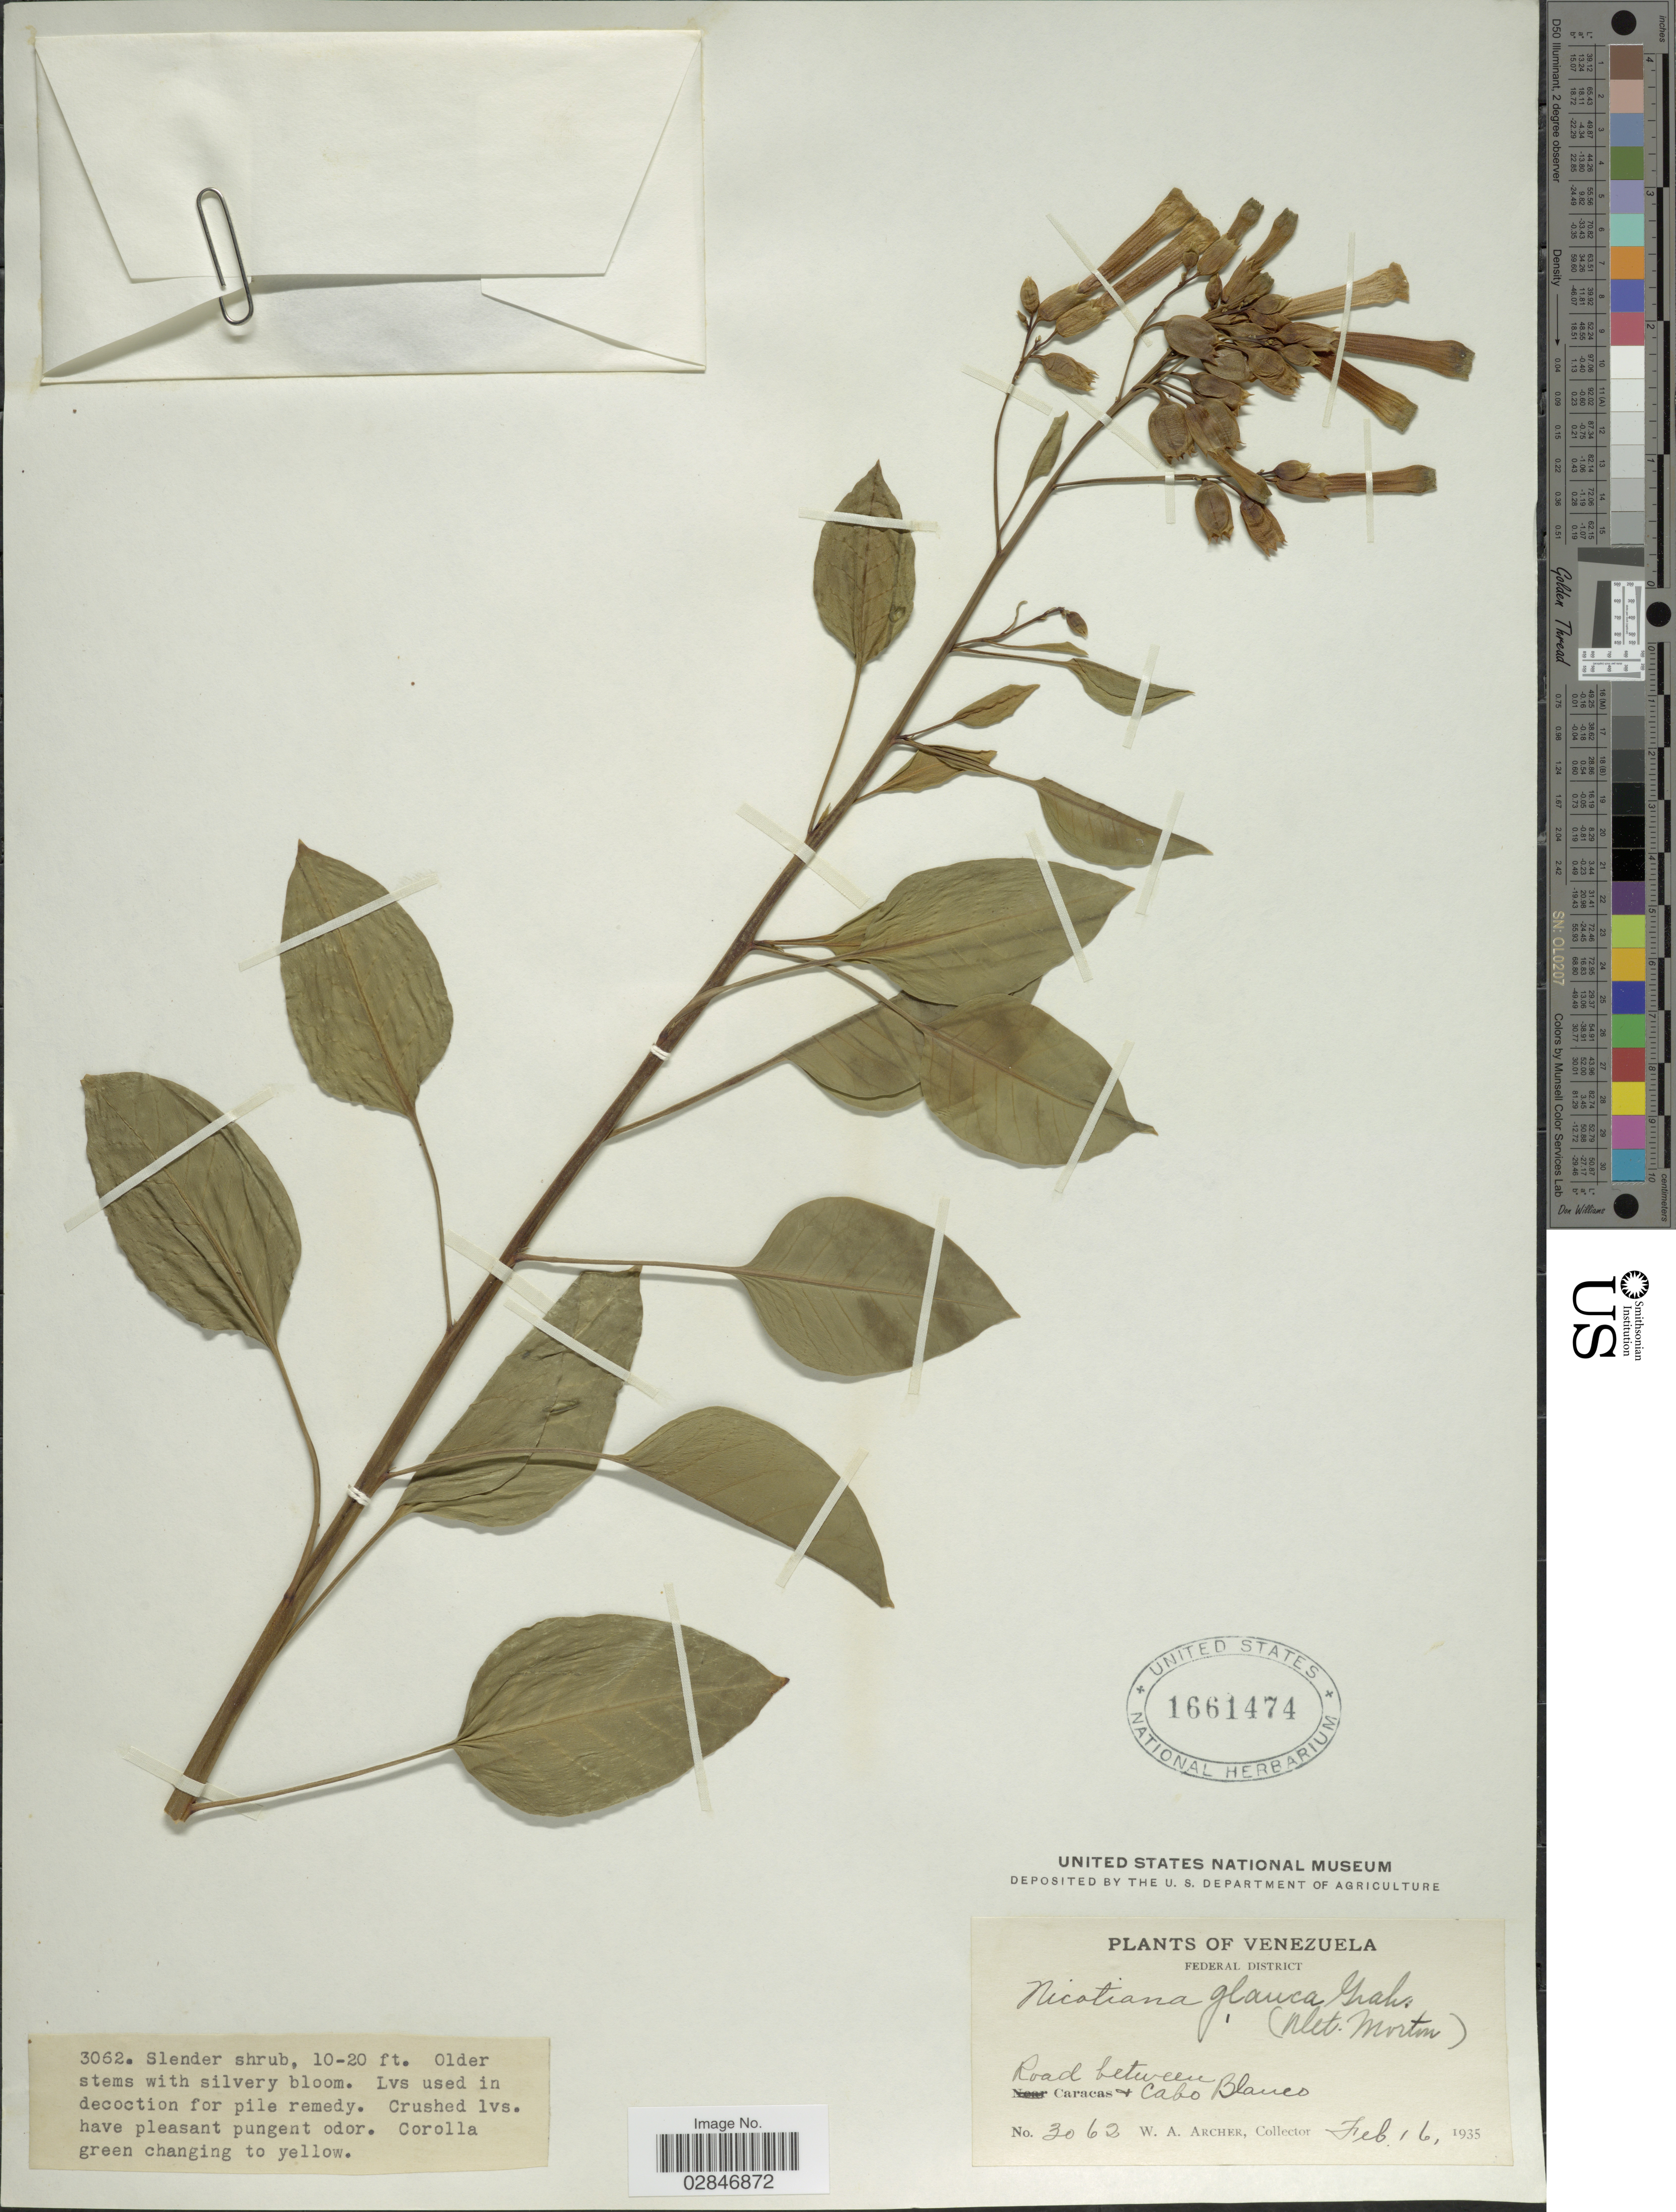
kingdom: Plantae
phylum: Tracheophyta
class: Magnoliopsida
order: Solanales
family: Solanaceae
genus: Nicotiana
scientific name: Nicotiana glauca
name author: Graham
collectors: W. A. Archer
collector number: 3062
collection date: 1935-02-16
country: Venezuela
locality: Federal District, Road between Caracas & Cabo Blanco.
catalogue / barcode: US 1661474